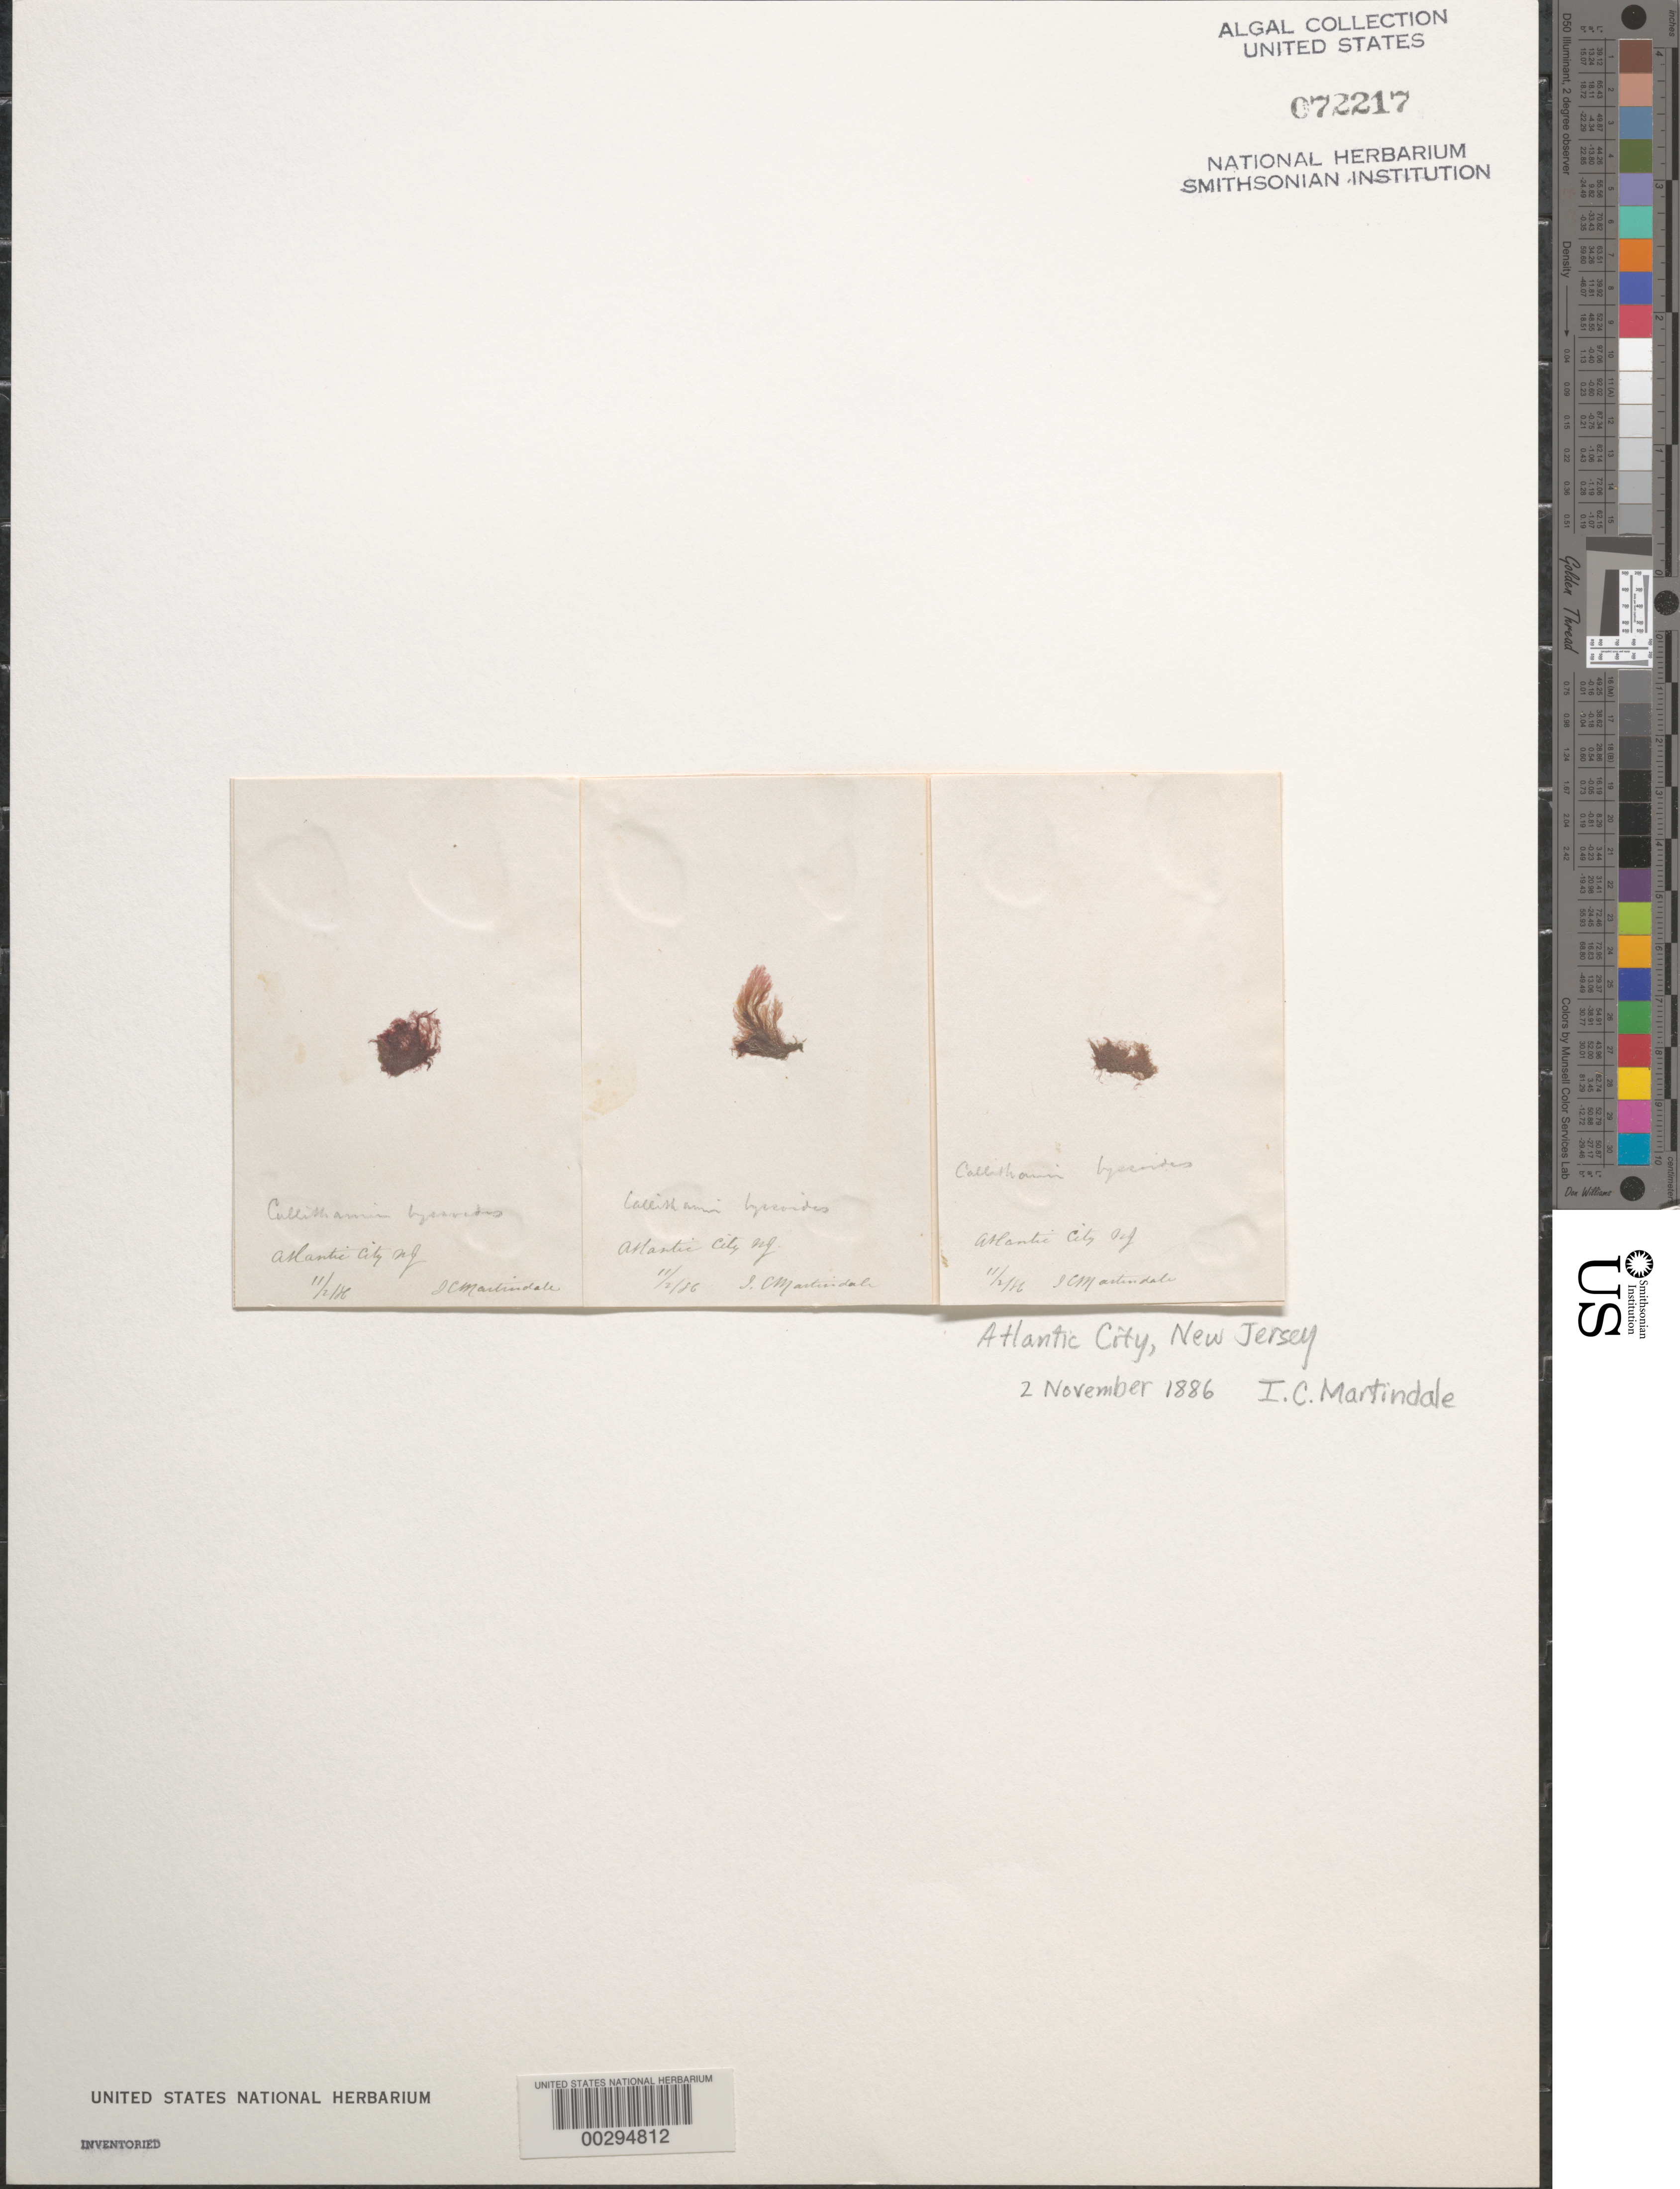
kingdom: Plantae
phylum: Rhodophyta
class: Florideophyceae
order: Ceramiales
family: Callithamniaceae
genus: Aglaothamnion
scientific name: Aglaothamnion tenuissimum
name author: (Bonnem.) Feldm.-Maz.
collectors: I. C. Martindale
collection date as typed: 02 Nov 1886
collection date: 1886-11-02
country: United States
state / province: New Jersey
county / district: Atlantic County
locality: Atlantic City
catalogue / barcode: US 72217